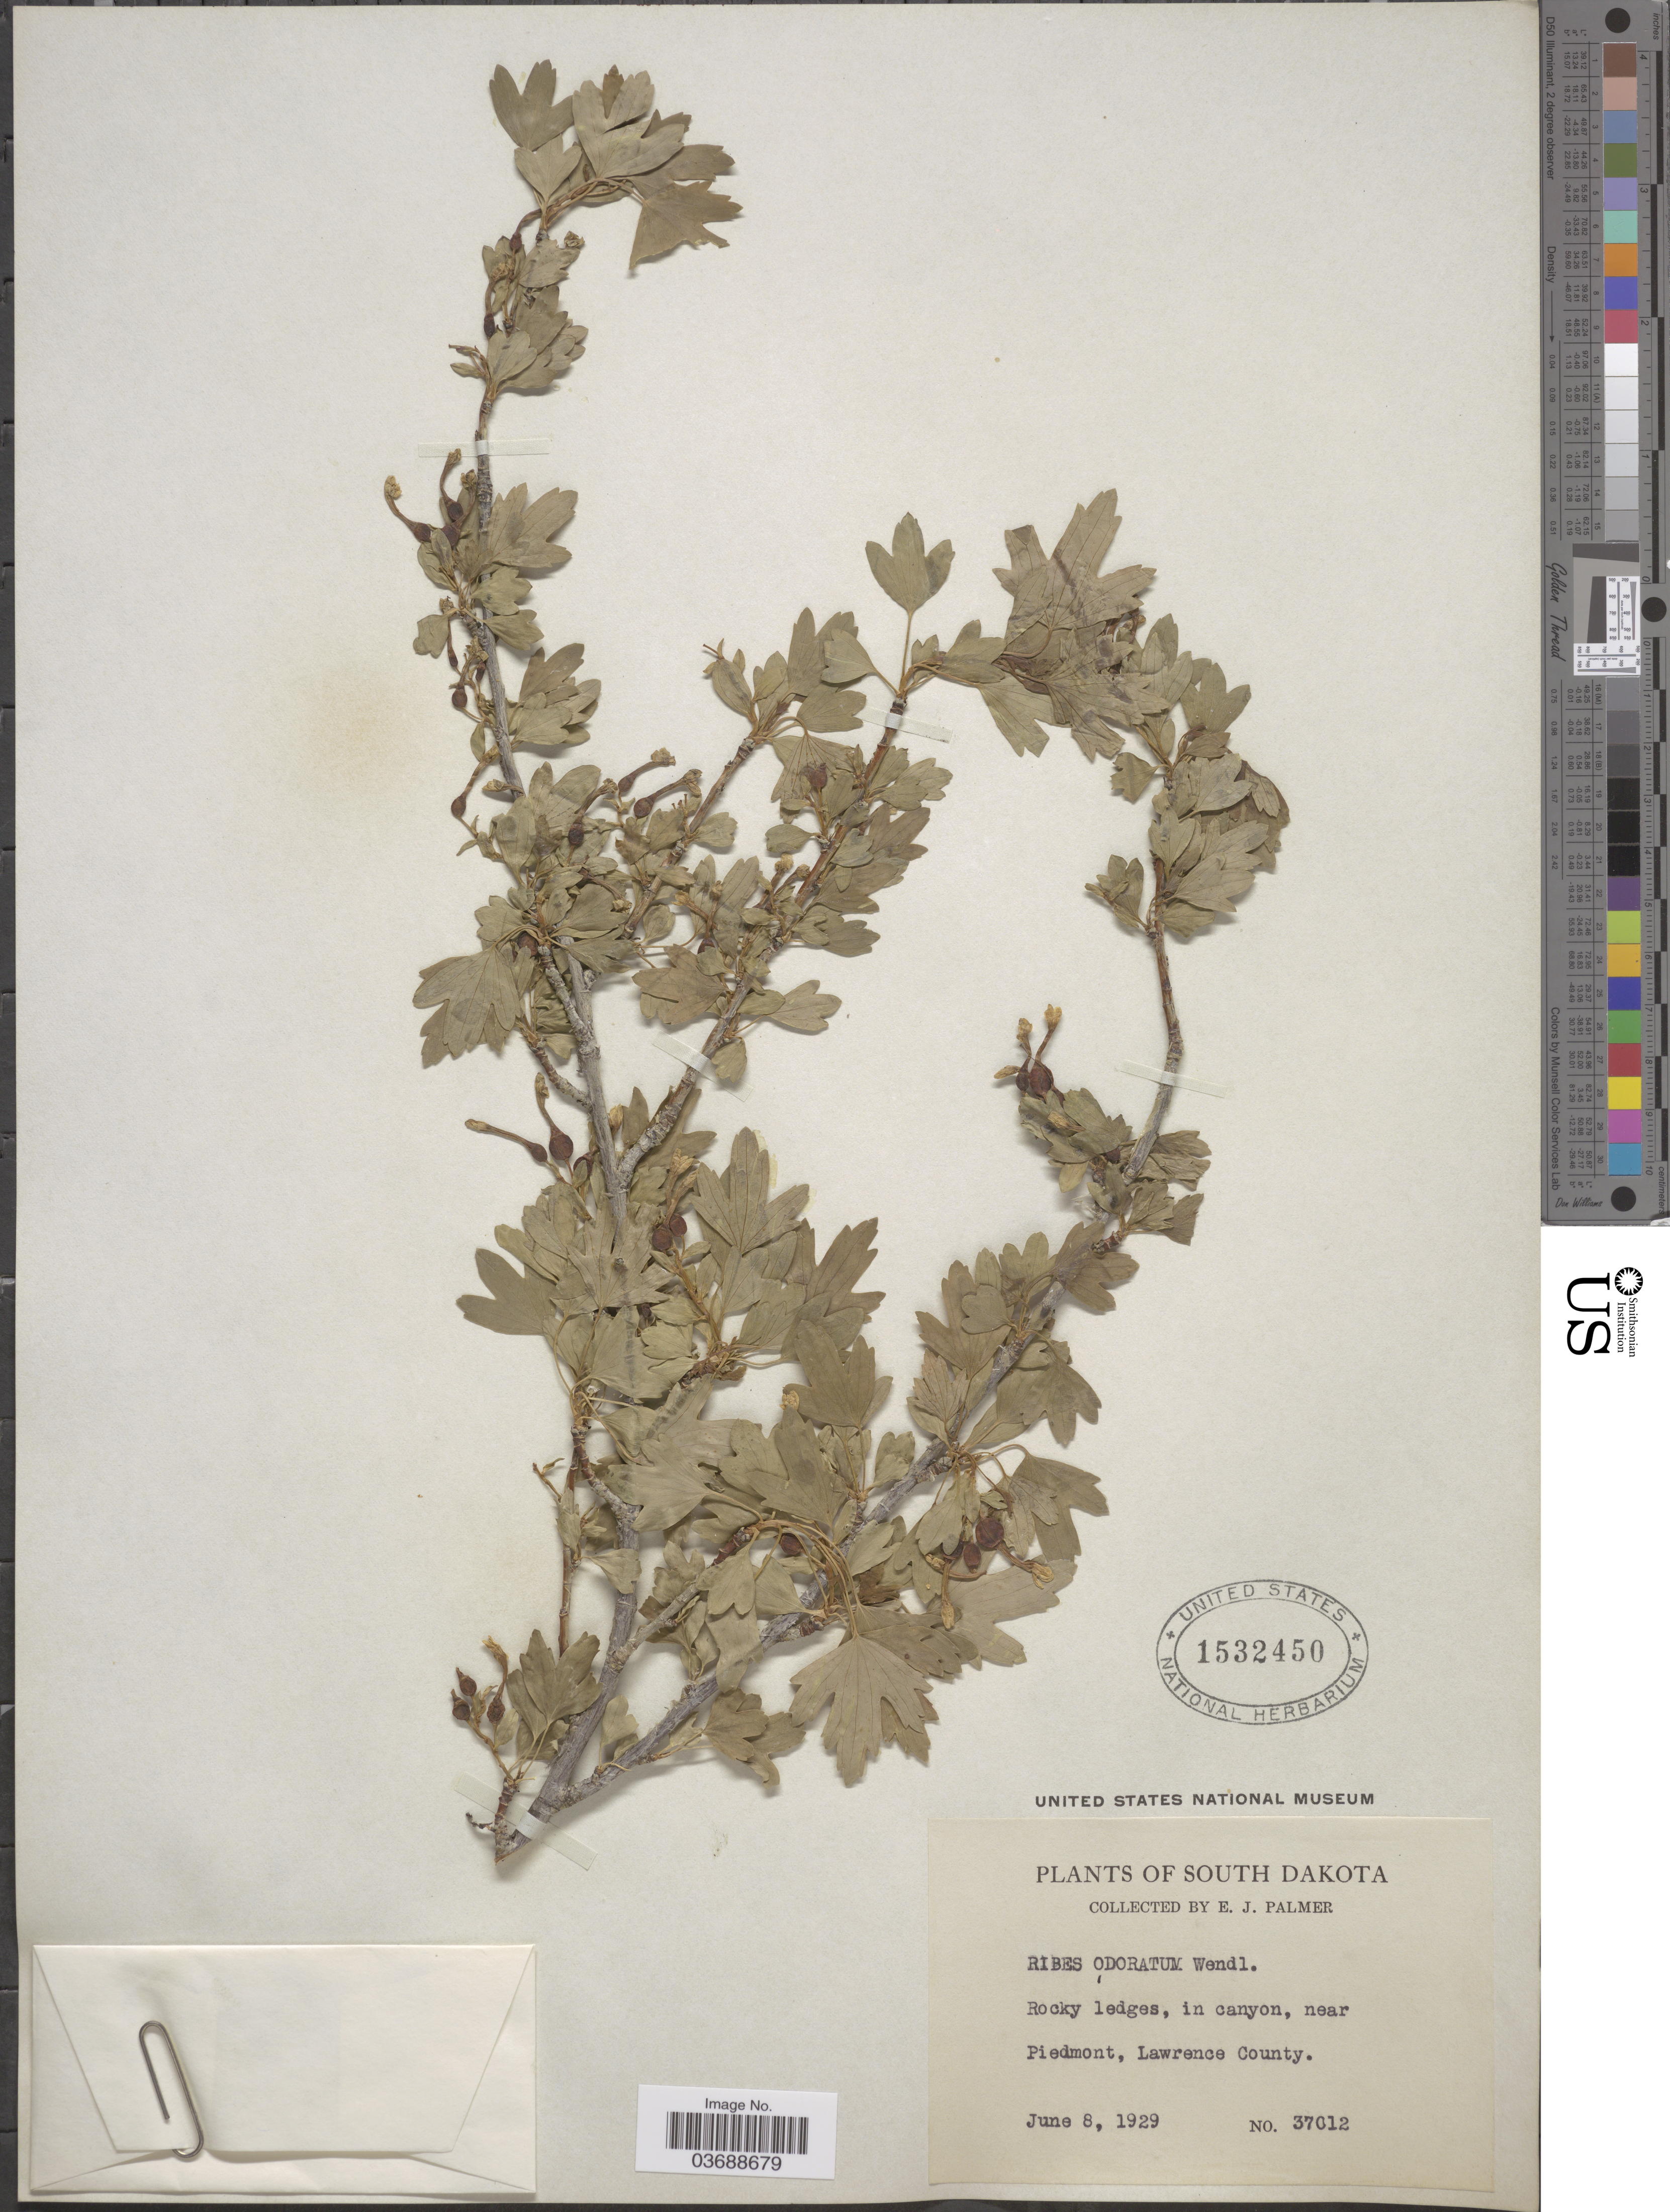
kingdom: Plantae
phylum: Tracheophyta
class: Magnoliopsida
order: Saxifragales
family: Grossulariaceae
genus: Ribes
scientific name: Ribes odoratum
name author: H.L. Wendl.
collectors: E. J. Palmer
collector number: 37012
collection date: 1929-06-08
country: United States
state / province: South Dakota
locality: Near Piedmont, Lawrence County.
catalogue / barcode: US 1532450